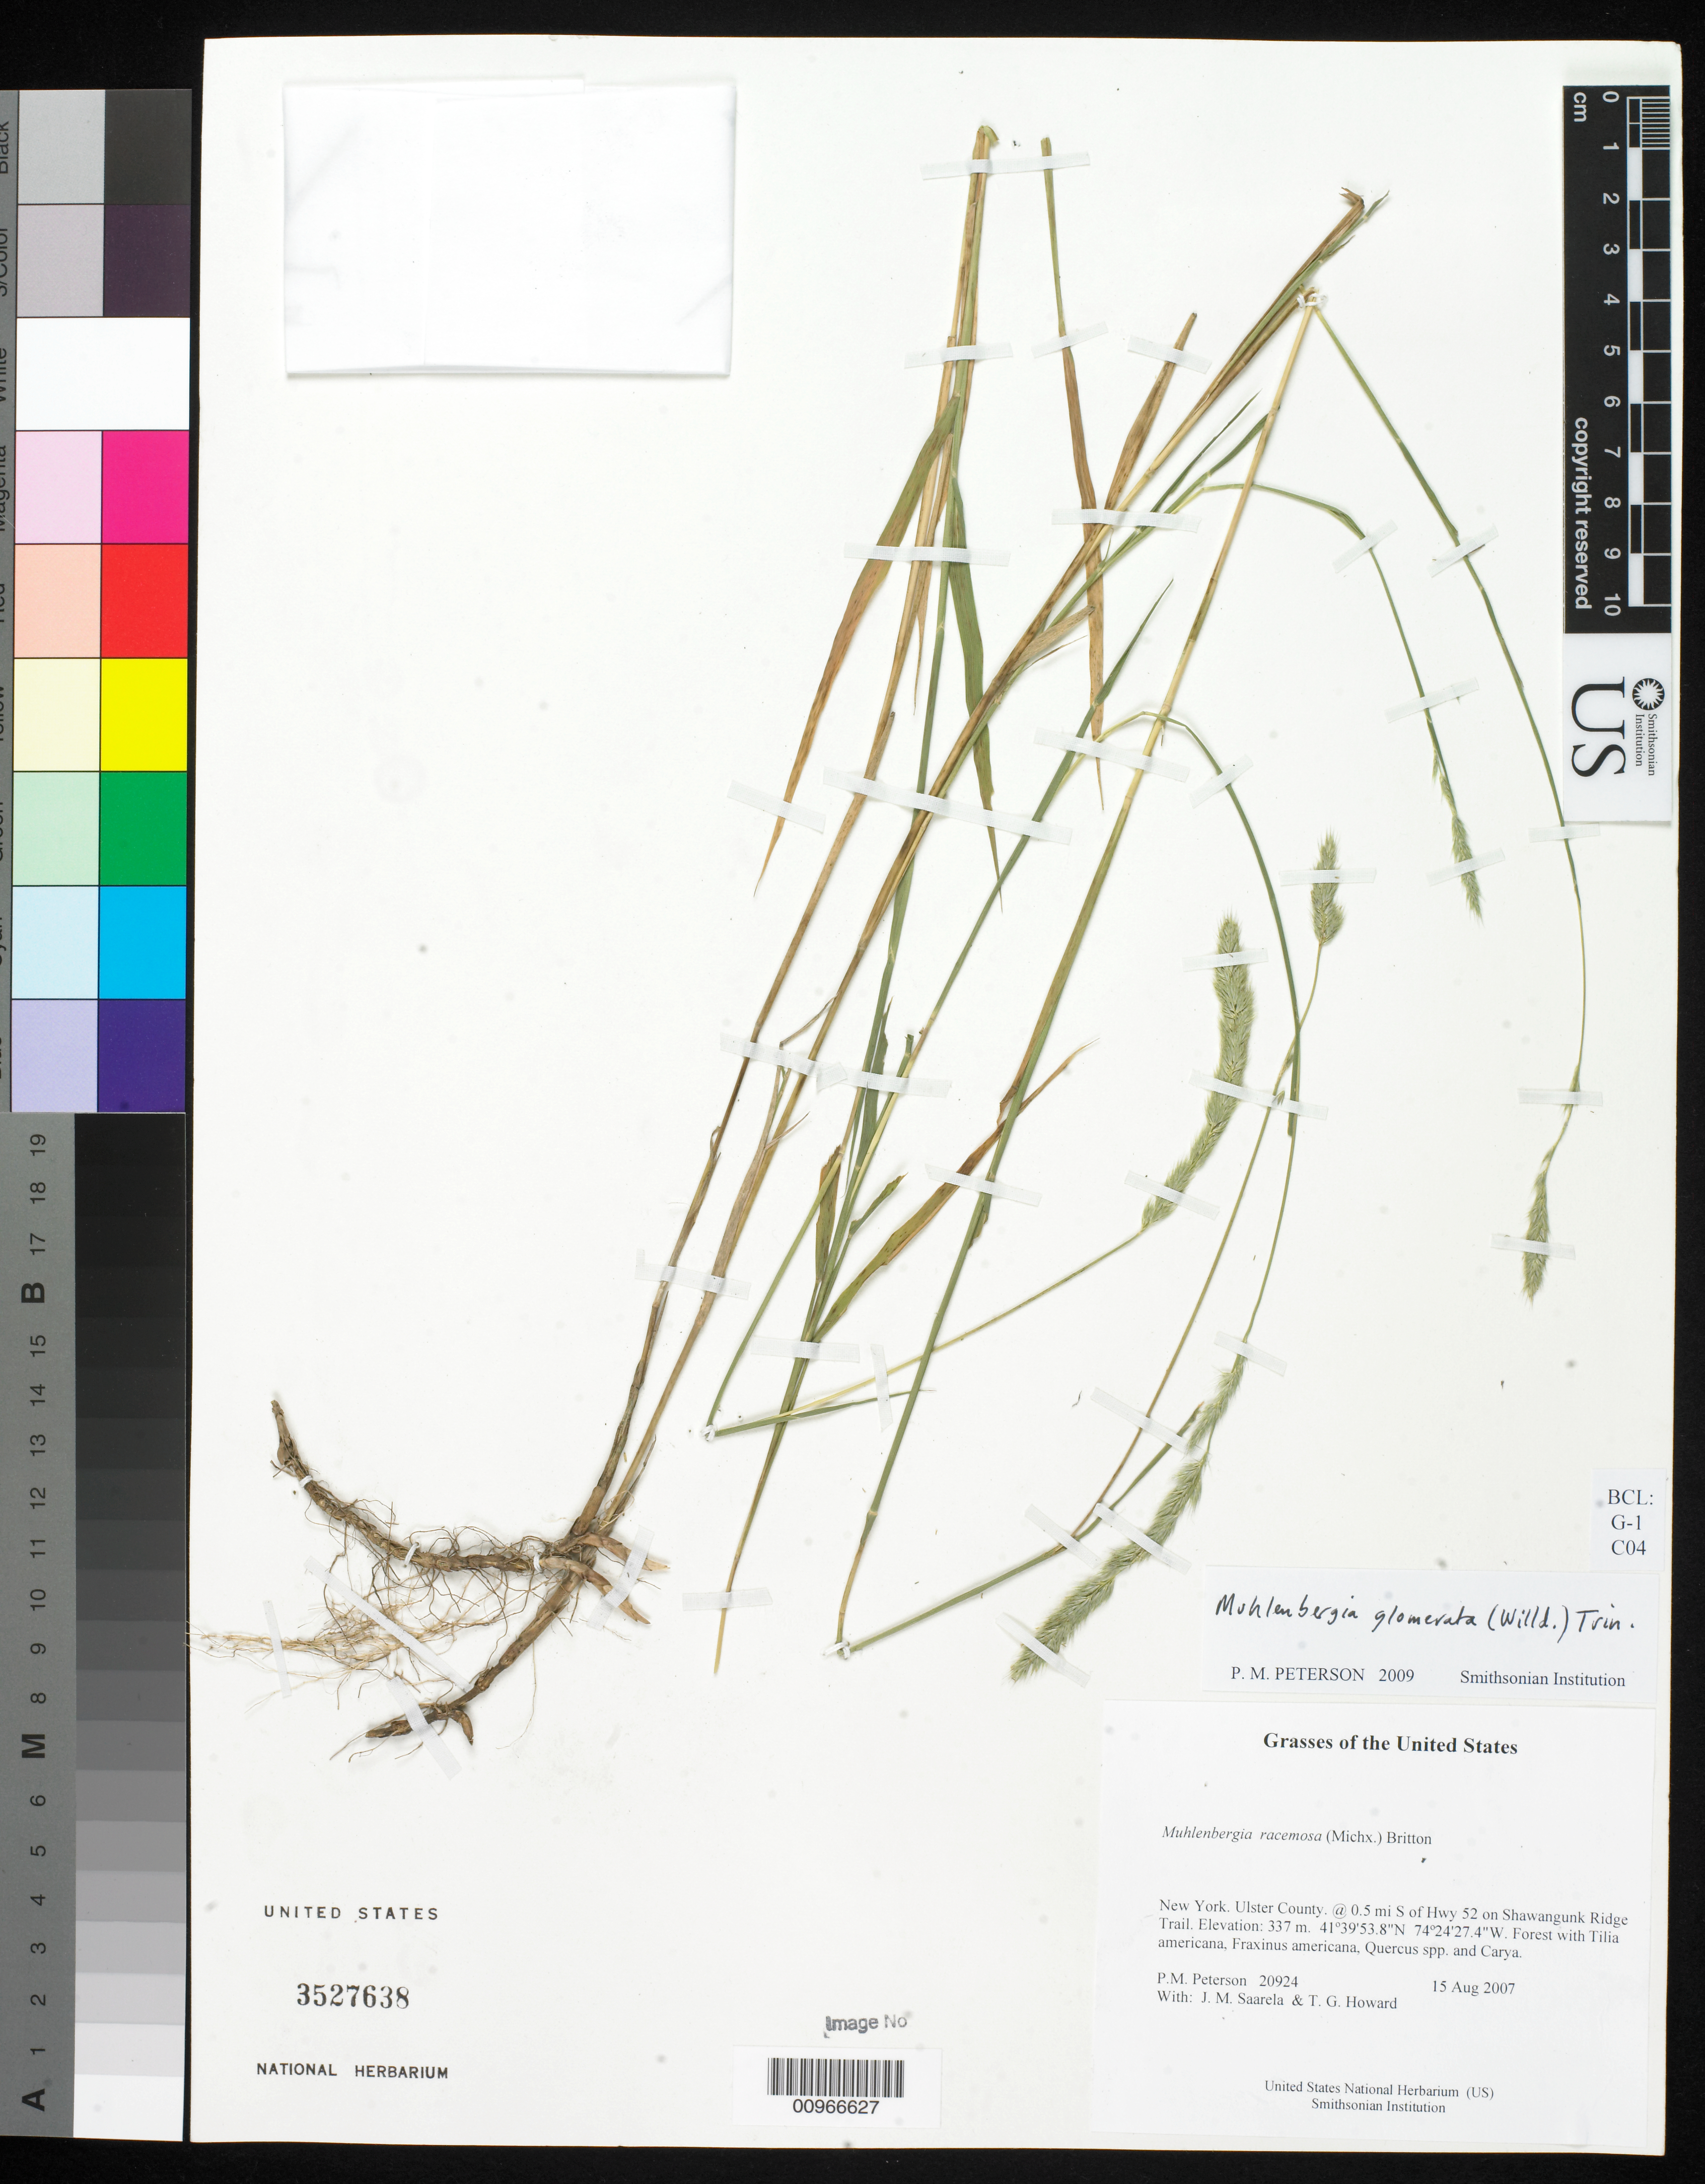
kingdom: Plantae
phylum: Tracheophyta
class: Liliopsida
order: Poales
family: Poaceae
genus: Muhlenbergia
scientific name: Muhlenbergia glomerata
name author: (Willd.) Trin.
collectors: P. M. Peterson, J. Saarela & T. G. Howard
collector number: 20924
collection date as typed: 15 Aug 2007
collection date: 2007-08-15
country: United States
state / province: New York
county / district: Ulster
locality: @ 0.5 mi S of Hwy 52 on Shawangunk Ridge Trail.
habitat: Forest with Tilia americana, Fraxinus americana, Quercus spp. and Carya.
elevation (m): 337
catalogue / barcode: US 3527638